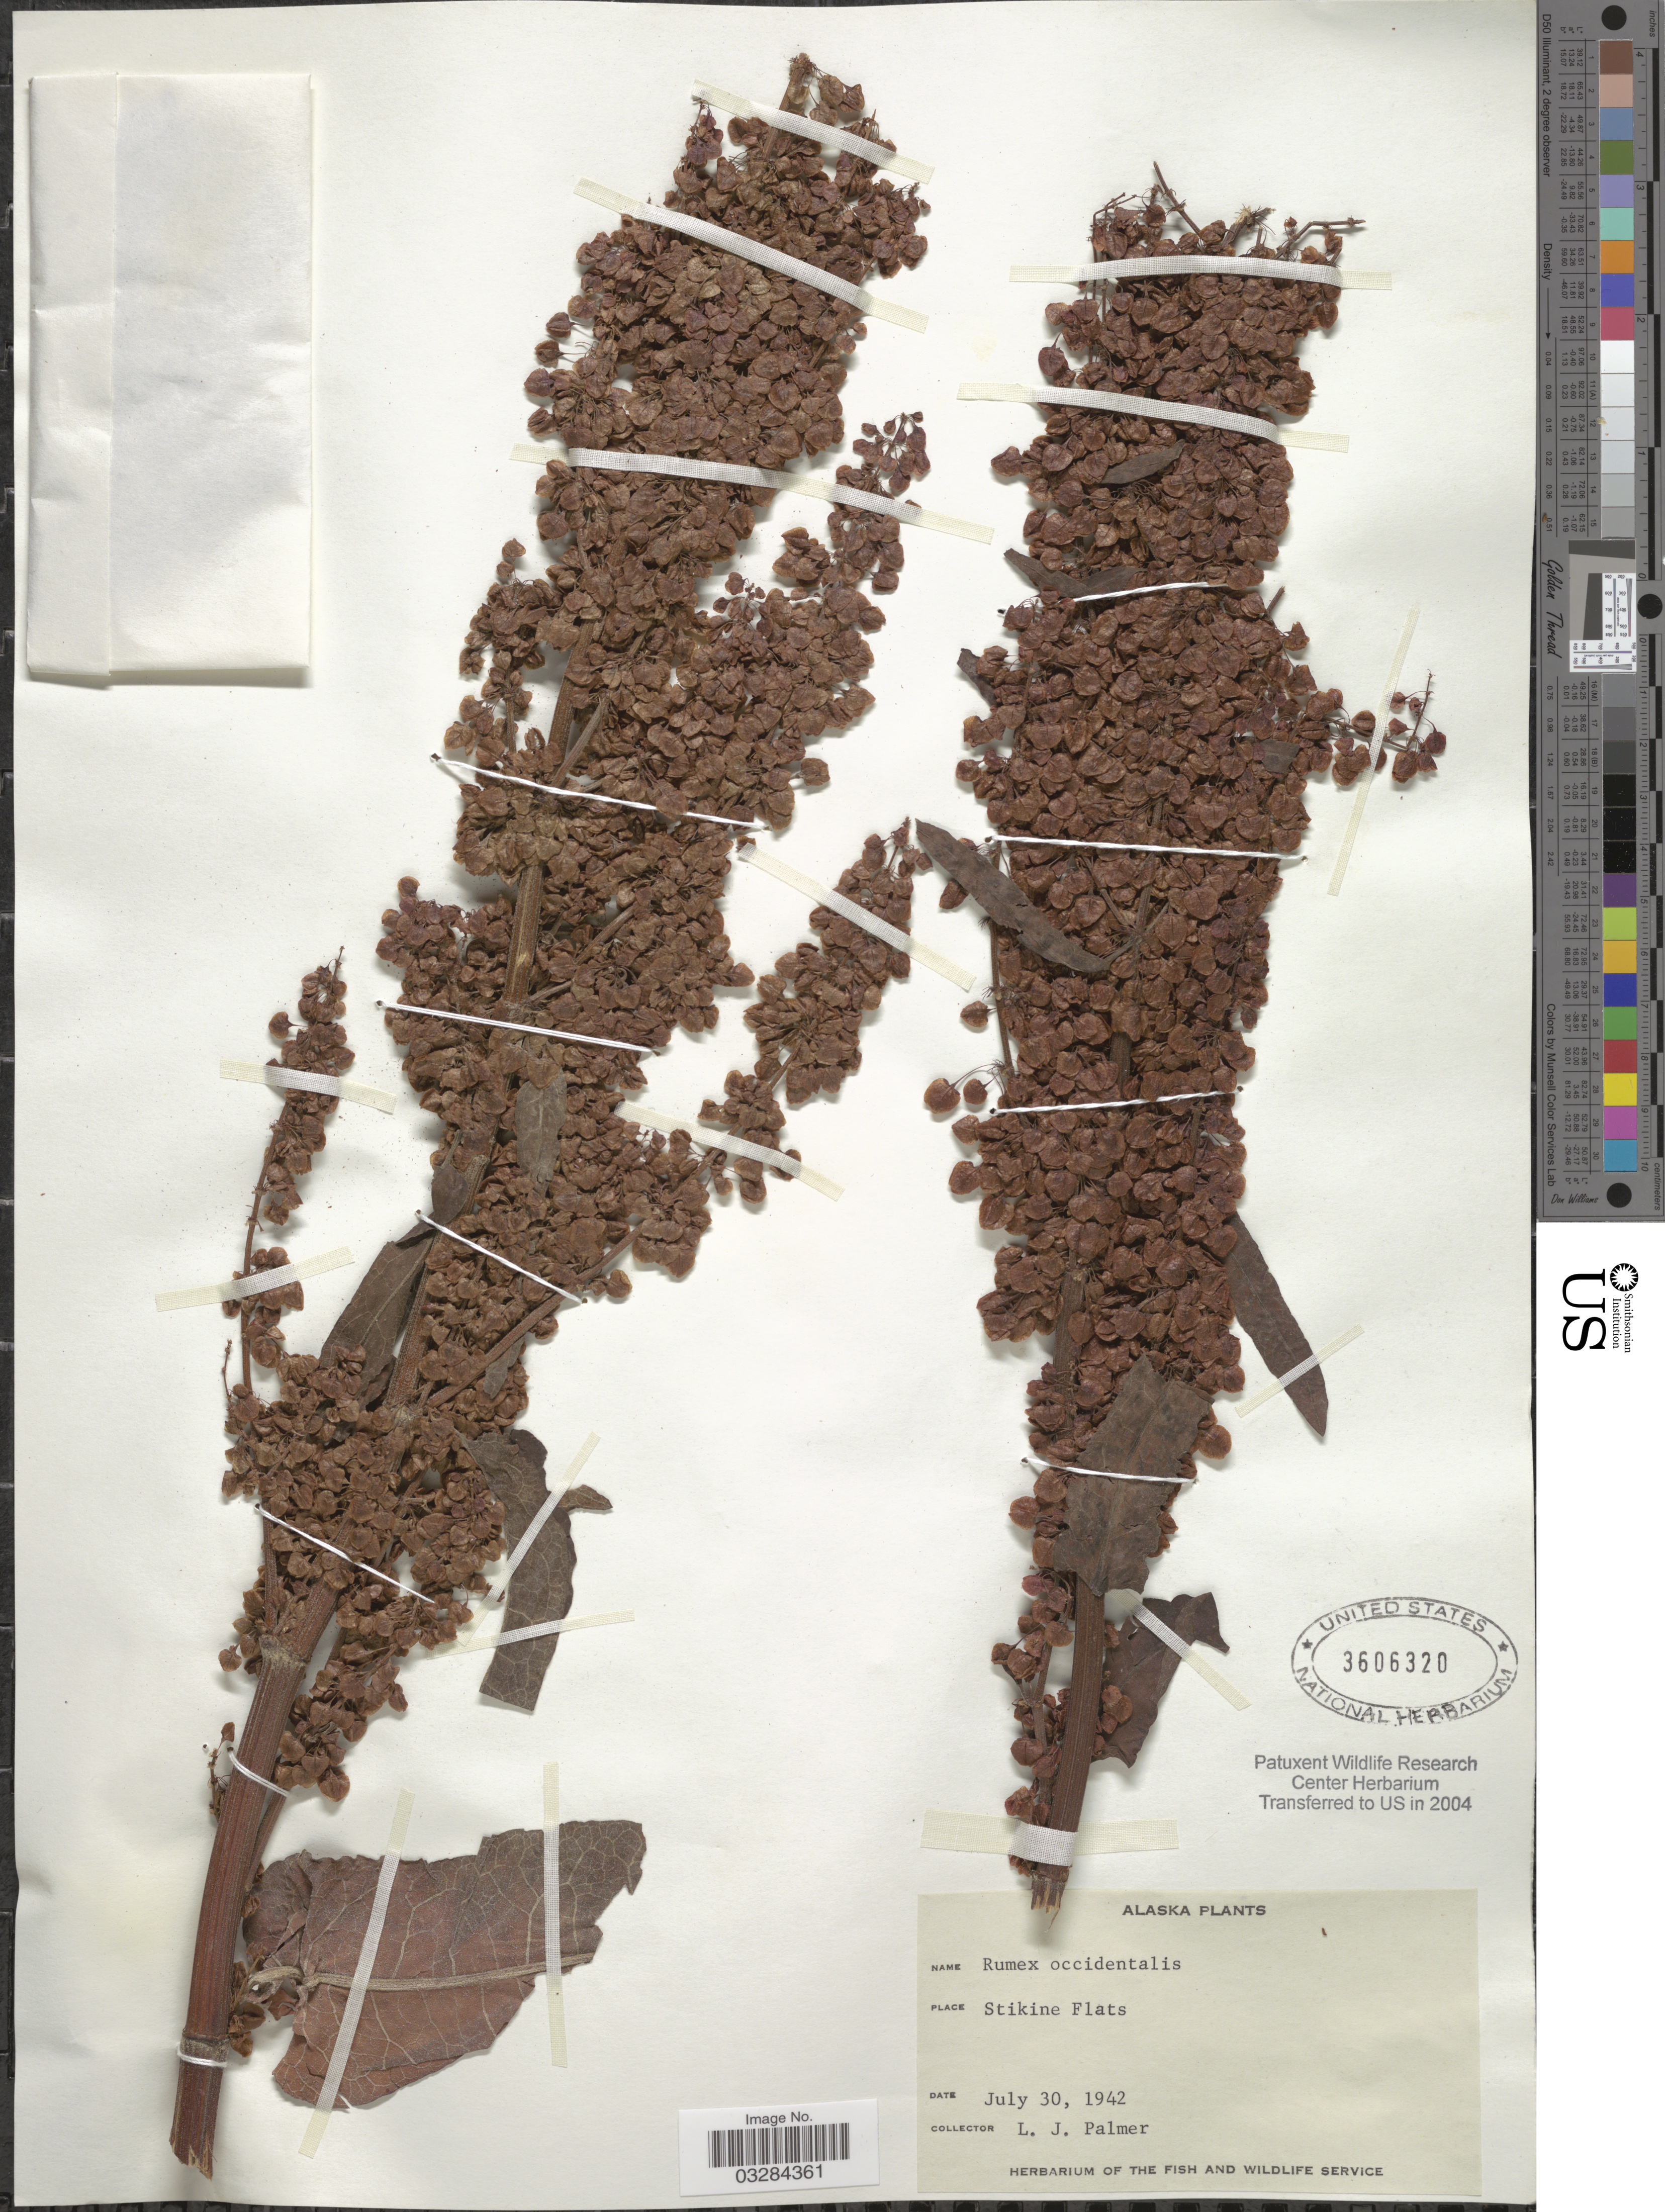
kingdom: Plantae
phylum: Tracheophyta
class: Magnoliopsida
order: Caryophyllales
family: Polygonaceae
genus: Rumex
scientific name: Rumex occidentalis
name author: S. Watson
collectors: L. J. Palmer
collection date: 1942-07-30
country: United States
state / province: Alaska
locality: Stikine Flats.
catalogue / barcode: US 3606320